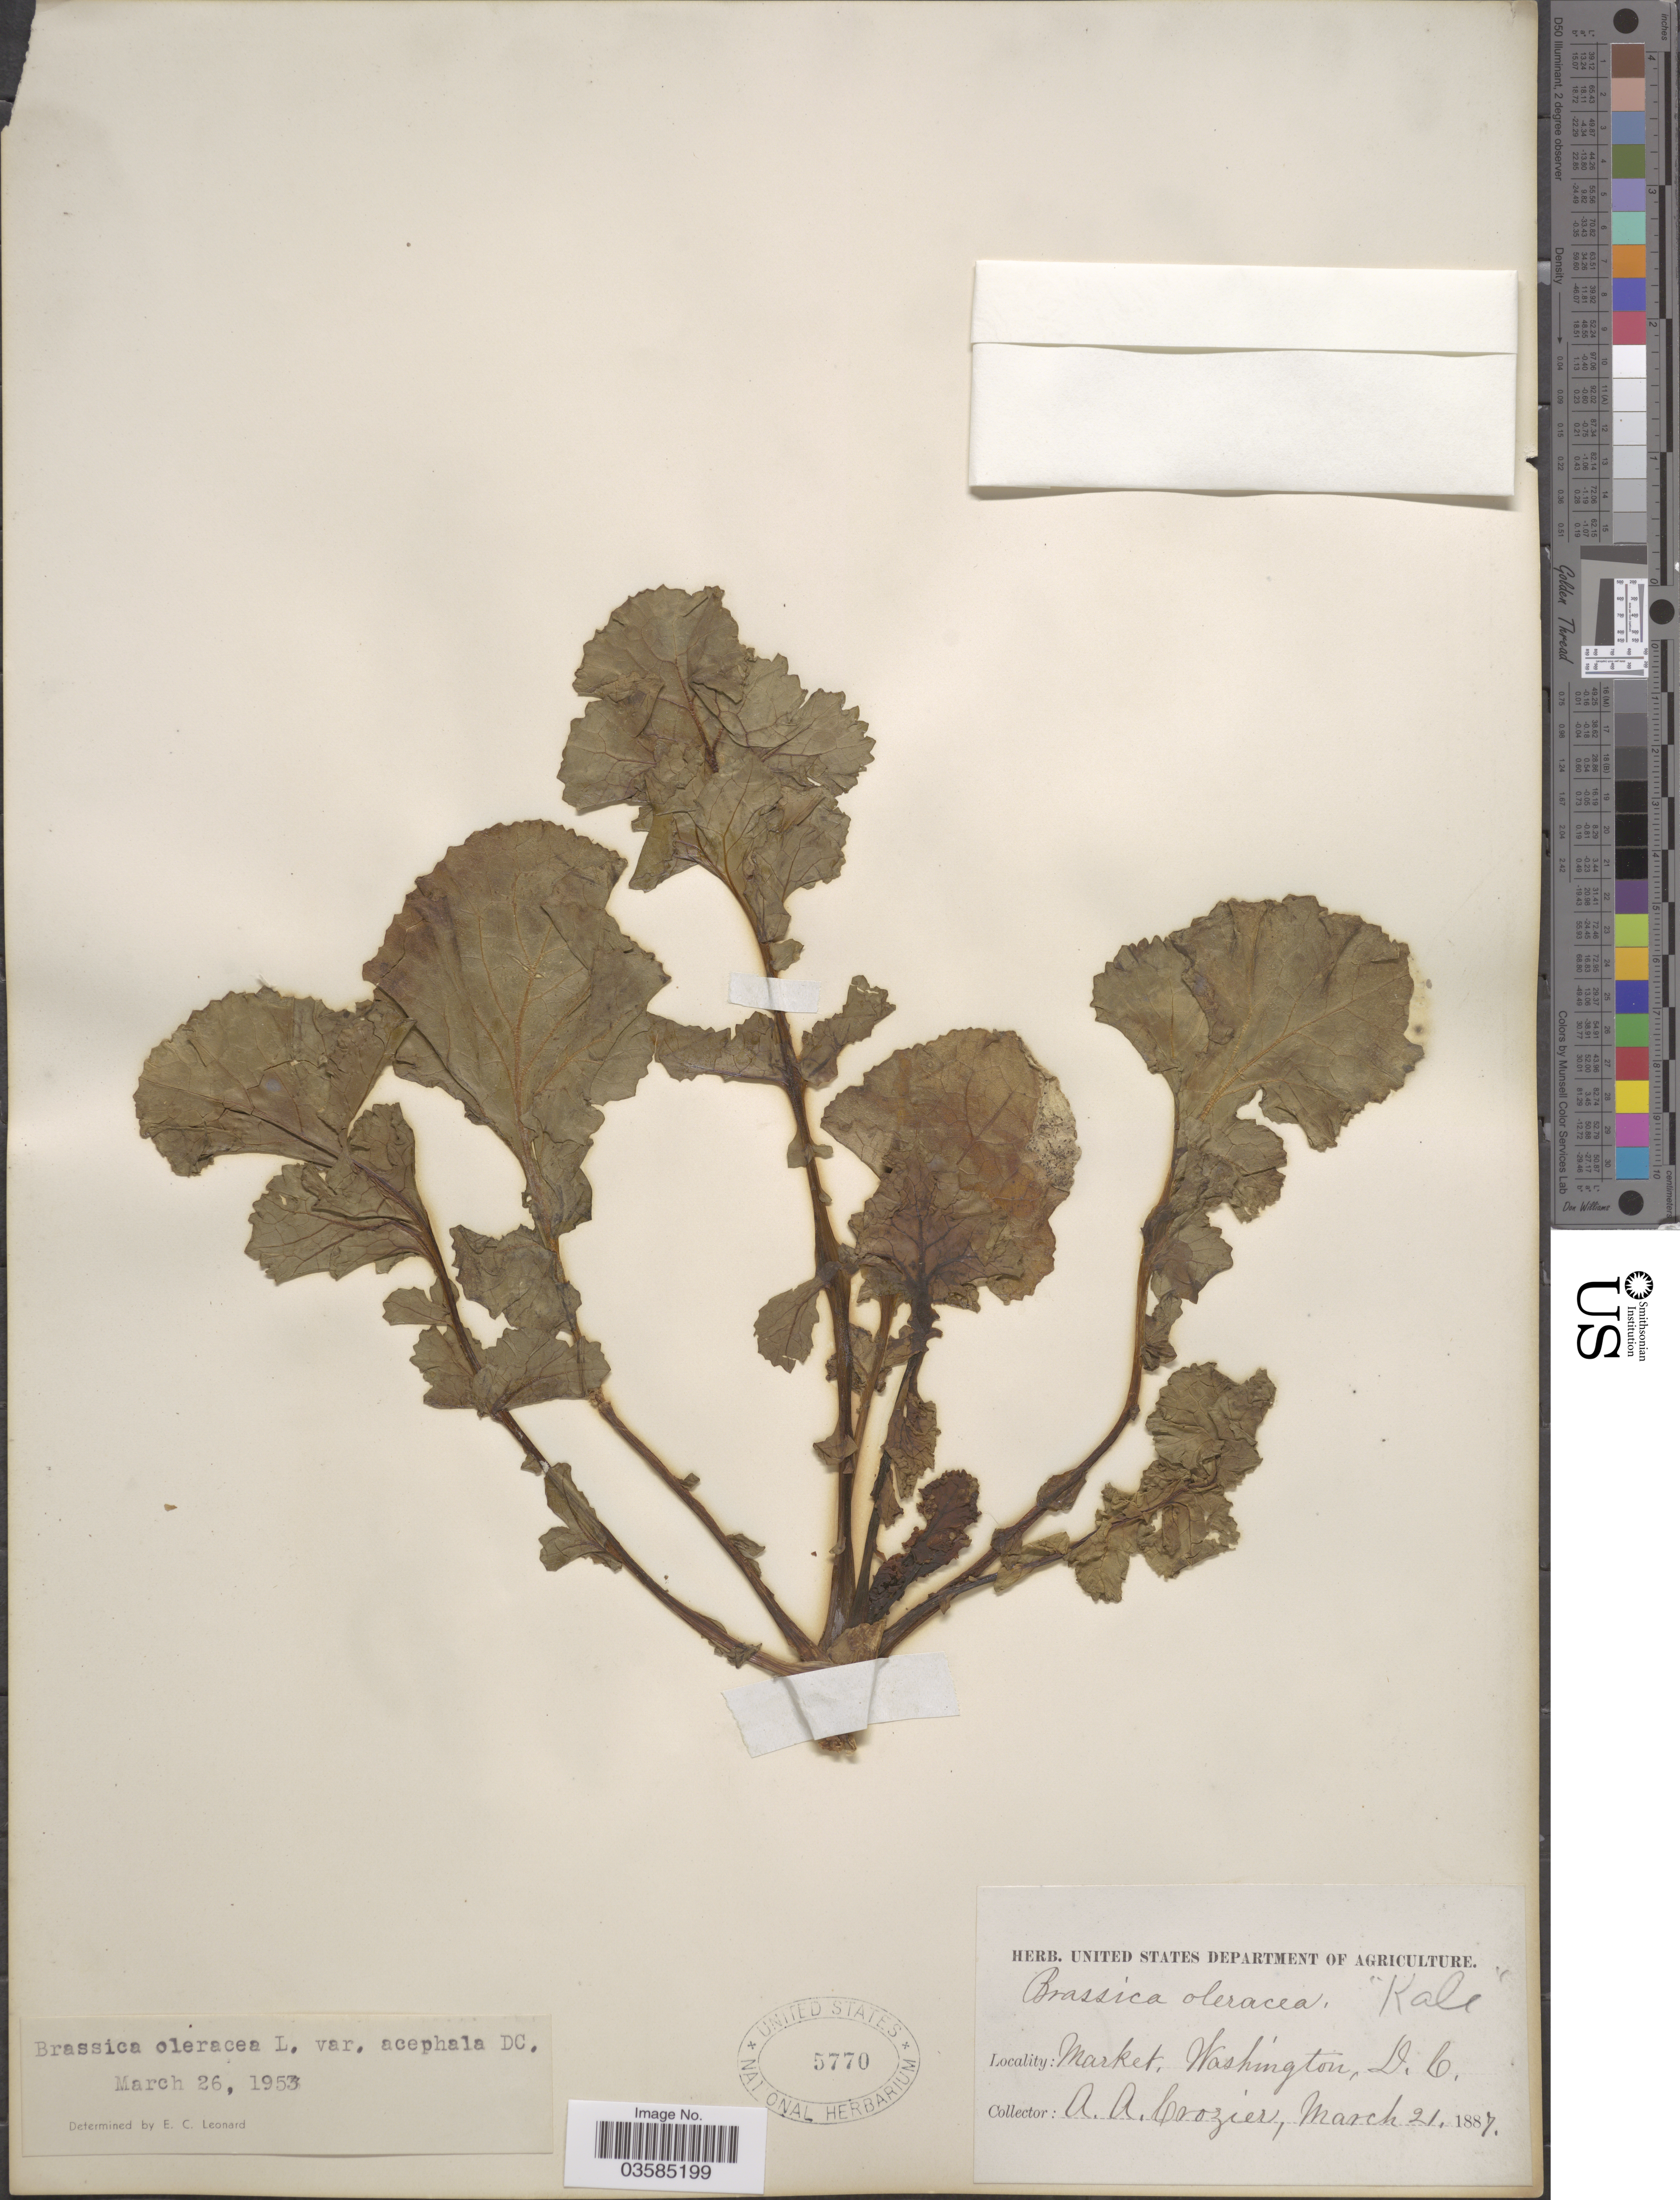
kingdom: Plantae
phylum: Tracheophyta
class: Magnoliopsida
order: Brassicales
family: Brassicaceae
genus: Brassica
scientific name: Brassica oleracea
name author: L.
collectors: A. Crozier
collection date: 1887-03-21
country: United States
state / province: District of Columbia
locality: Market, Washington.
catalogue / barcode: US 5770